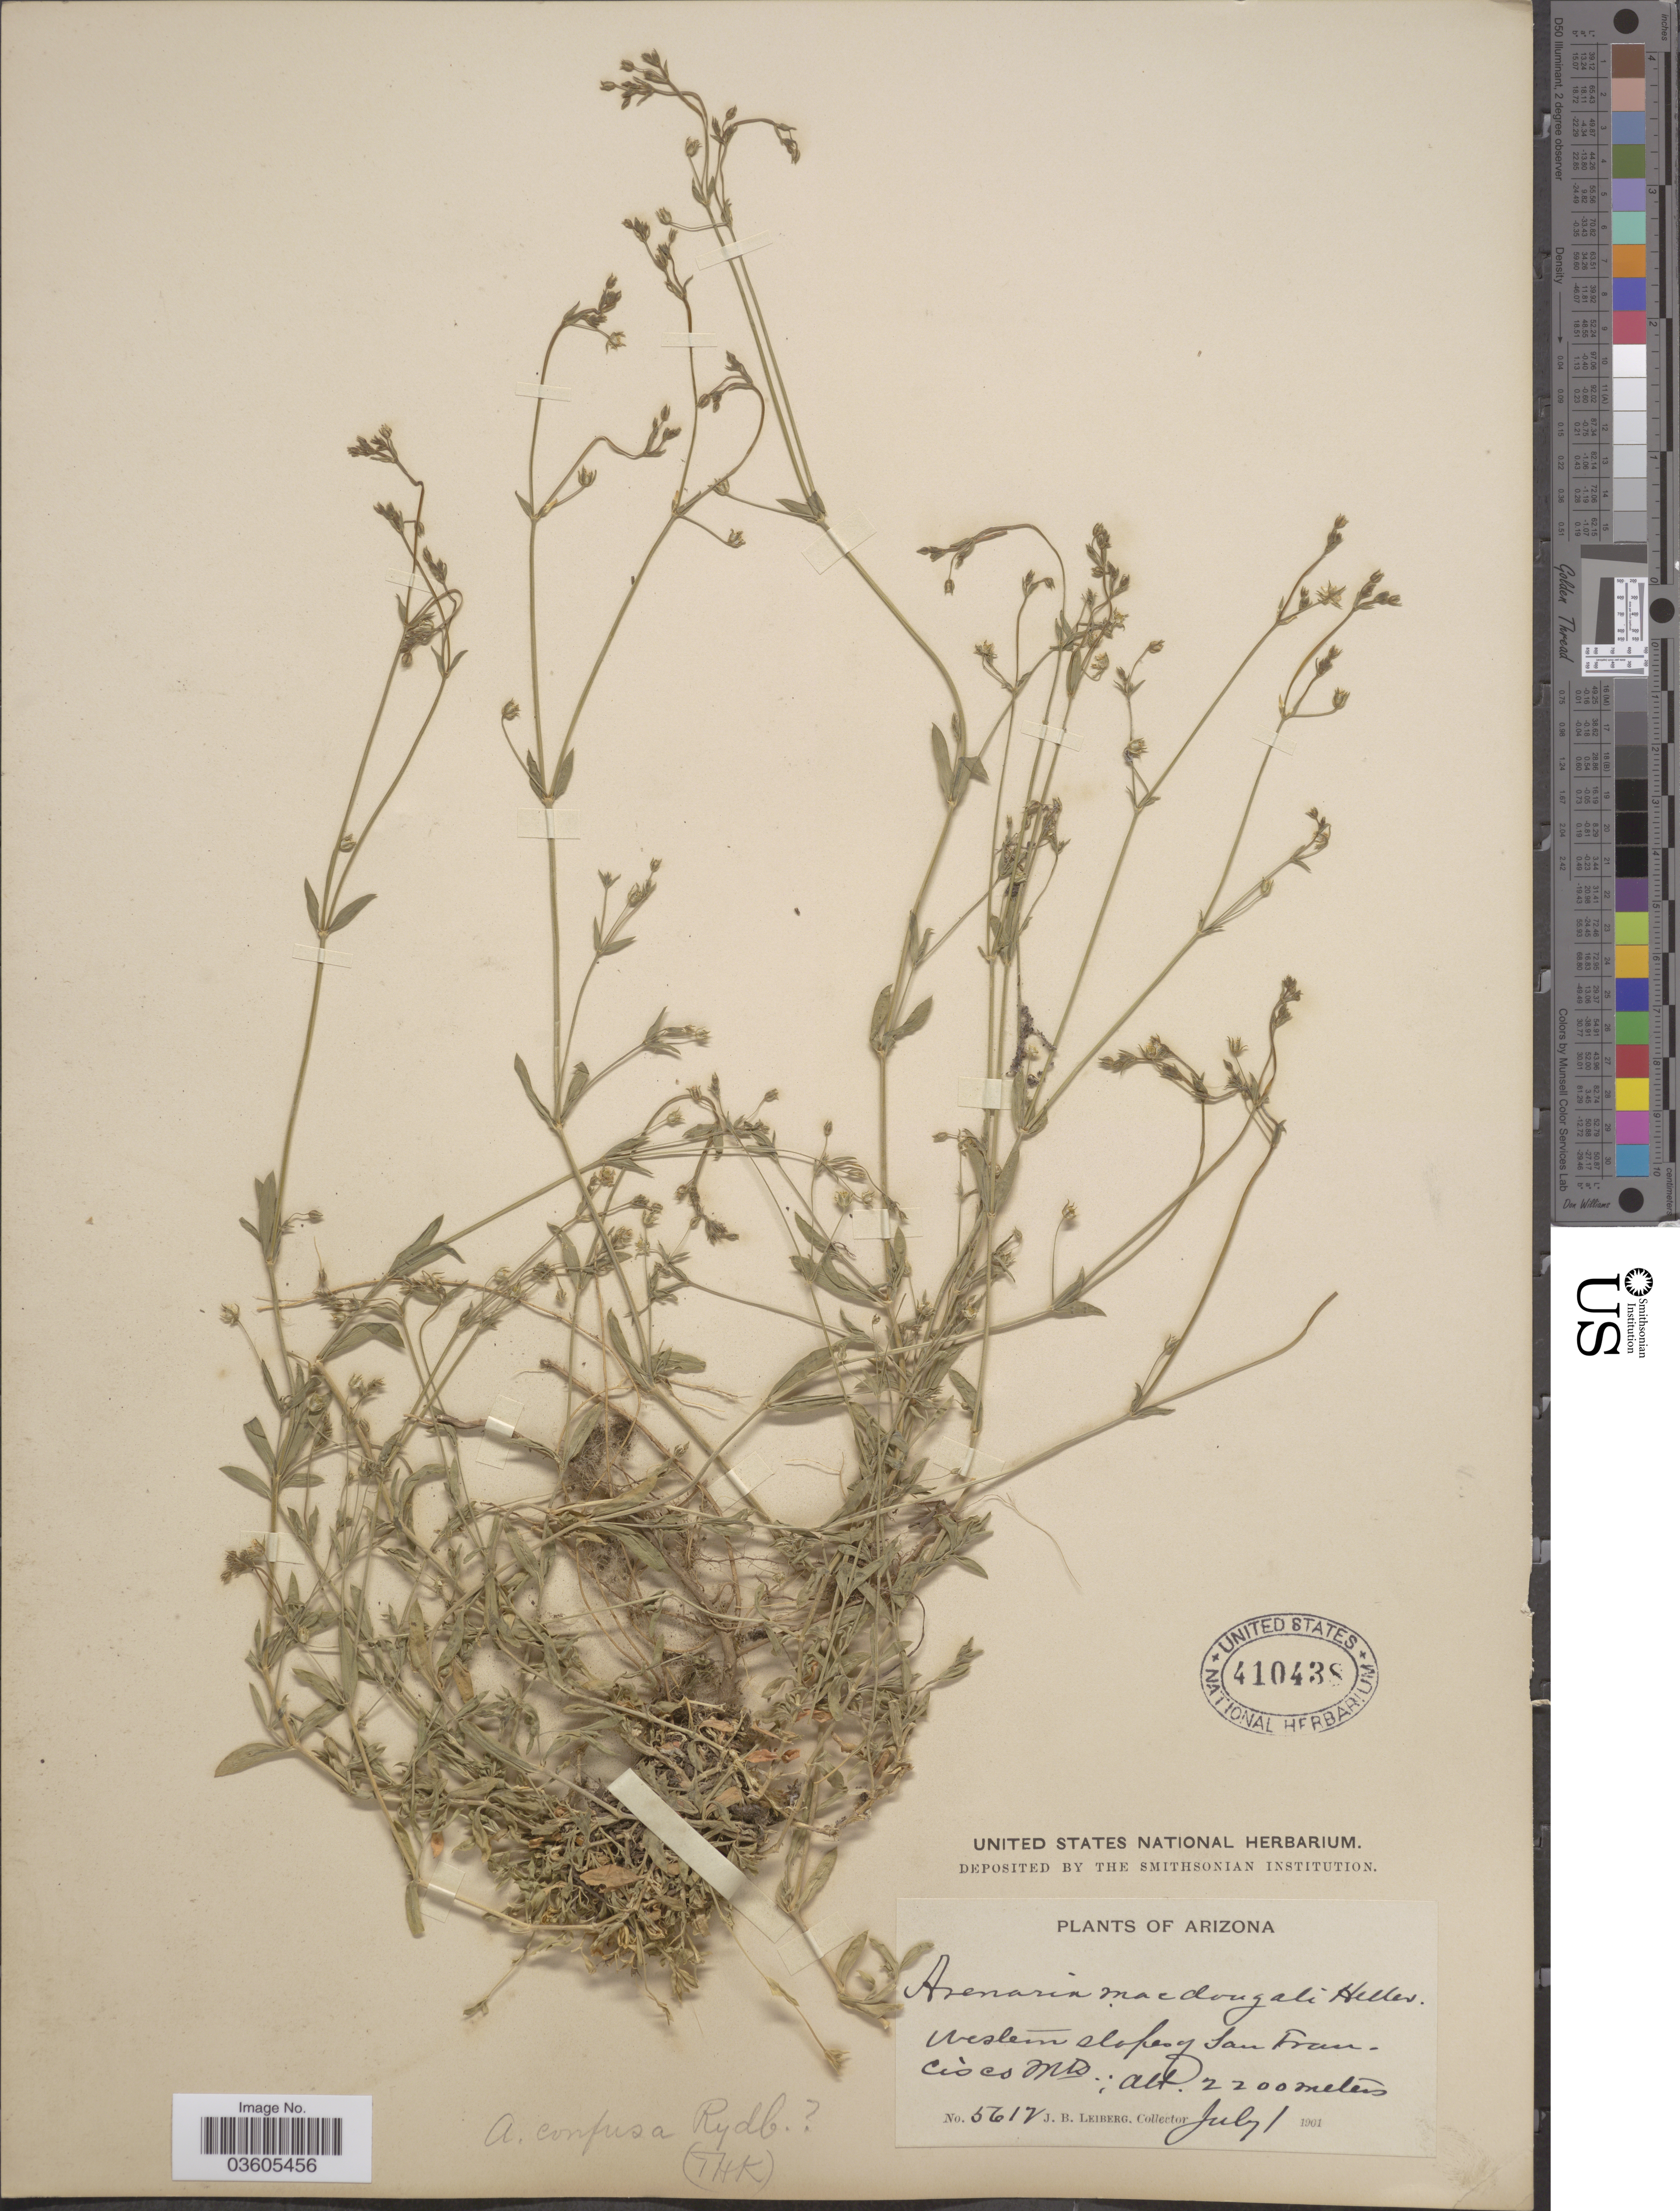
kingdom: Plantae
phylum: Tracheophyta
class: Magnoliopsida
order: Caryophyllales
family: Caryophyllaceae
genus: Arenaria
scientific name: Arenaria confusa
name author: Rydb.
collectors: J. B. Leiberg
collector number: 5612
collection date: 1901-07-01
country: United States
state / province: Arizona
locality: Western slopes of San Francisco Mts.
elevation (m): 2200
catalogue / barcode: US 410438